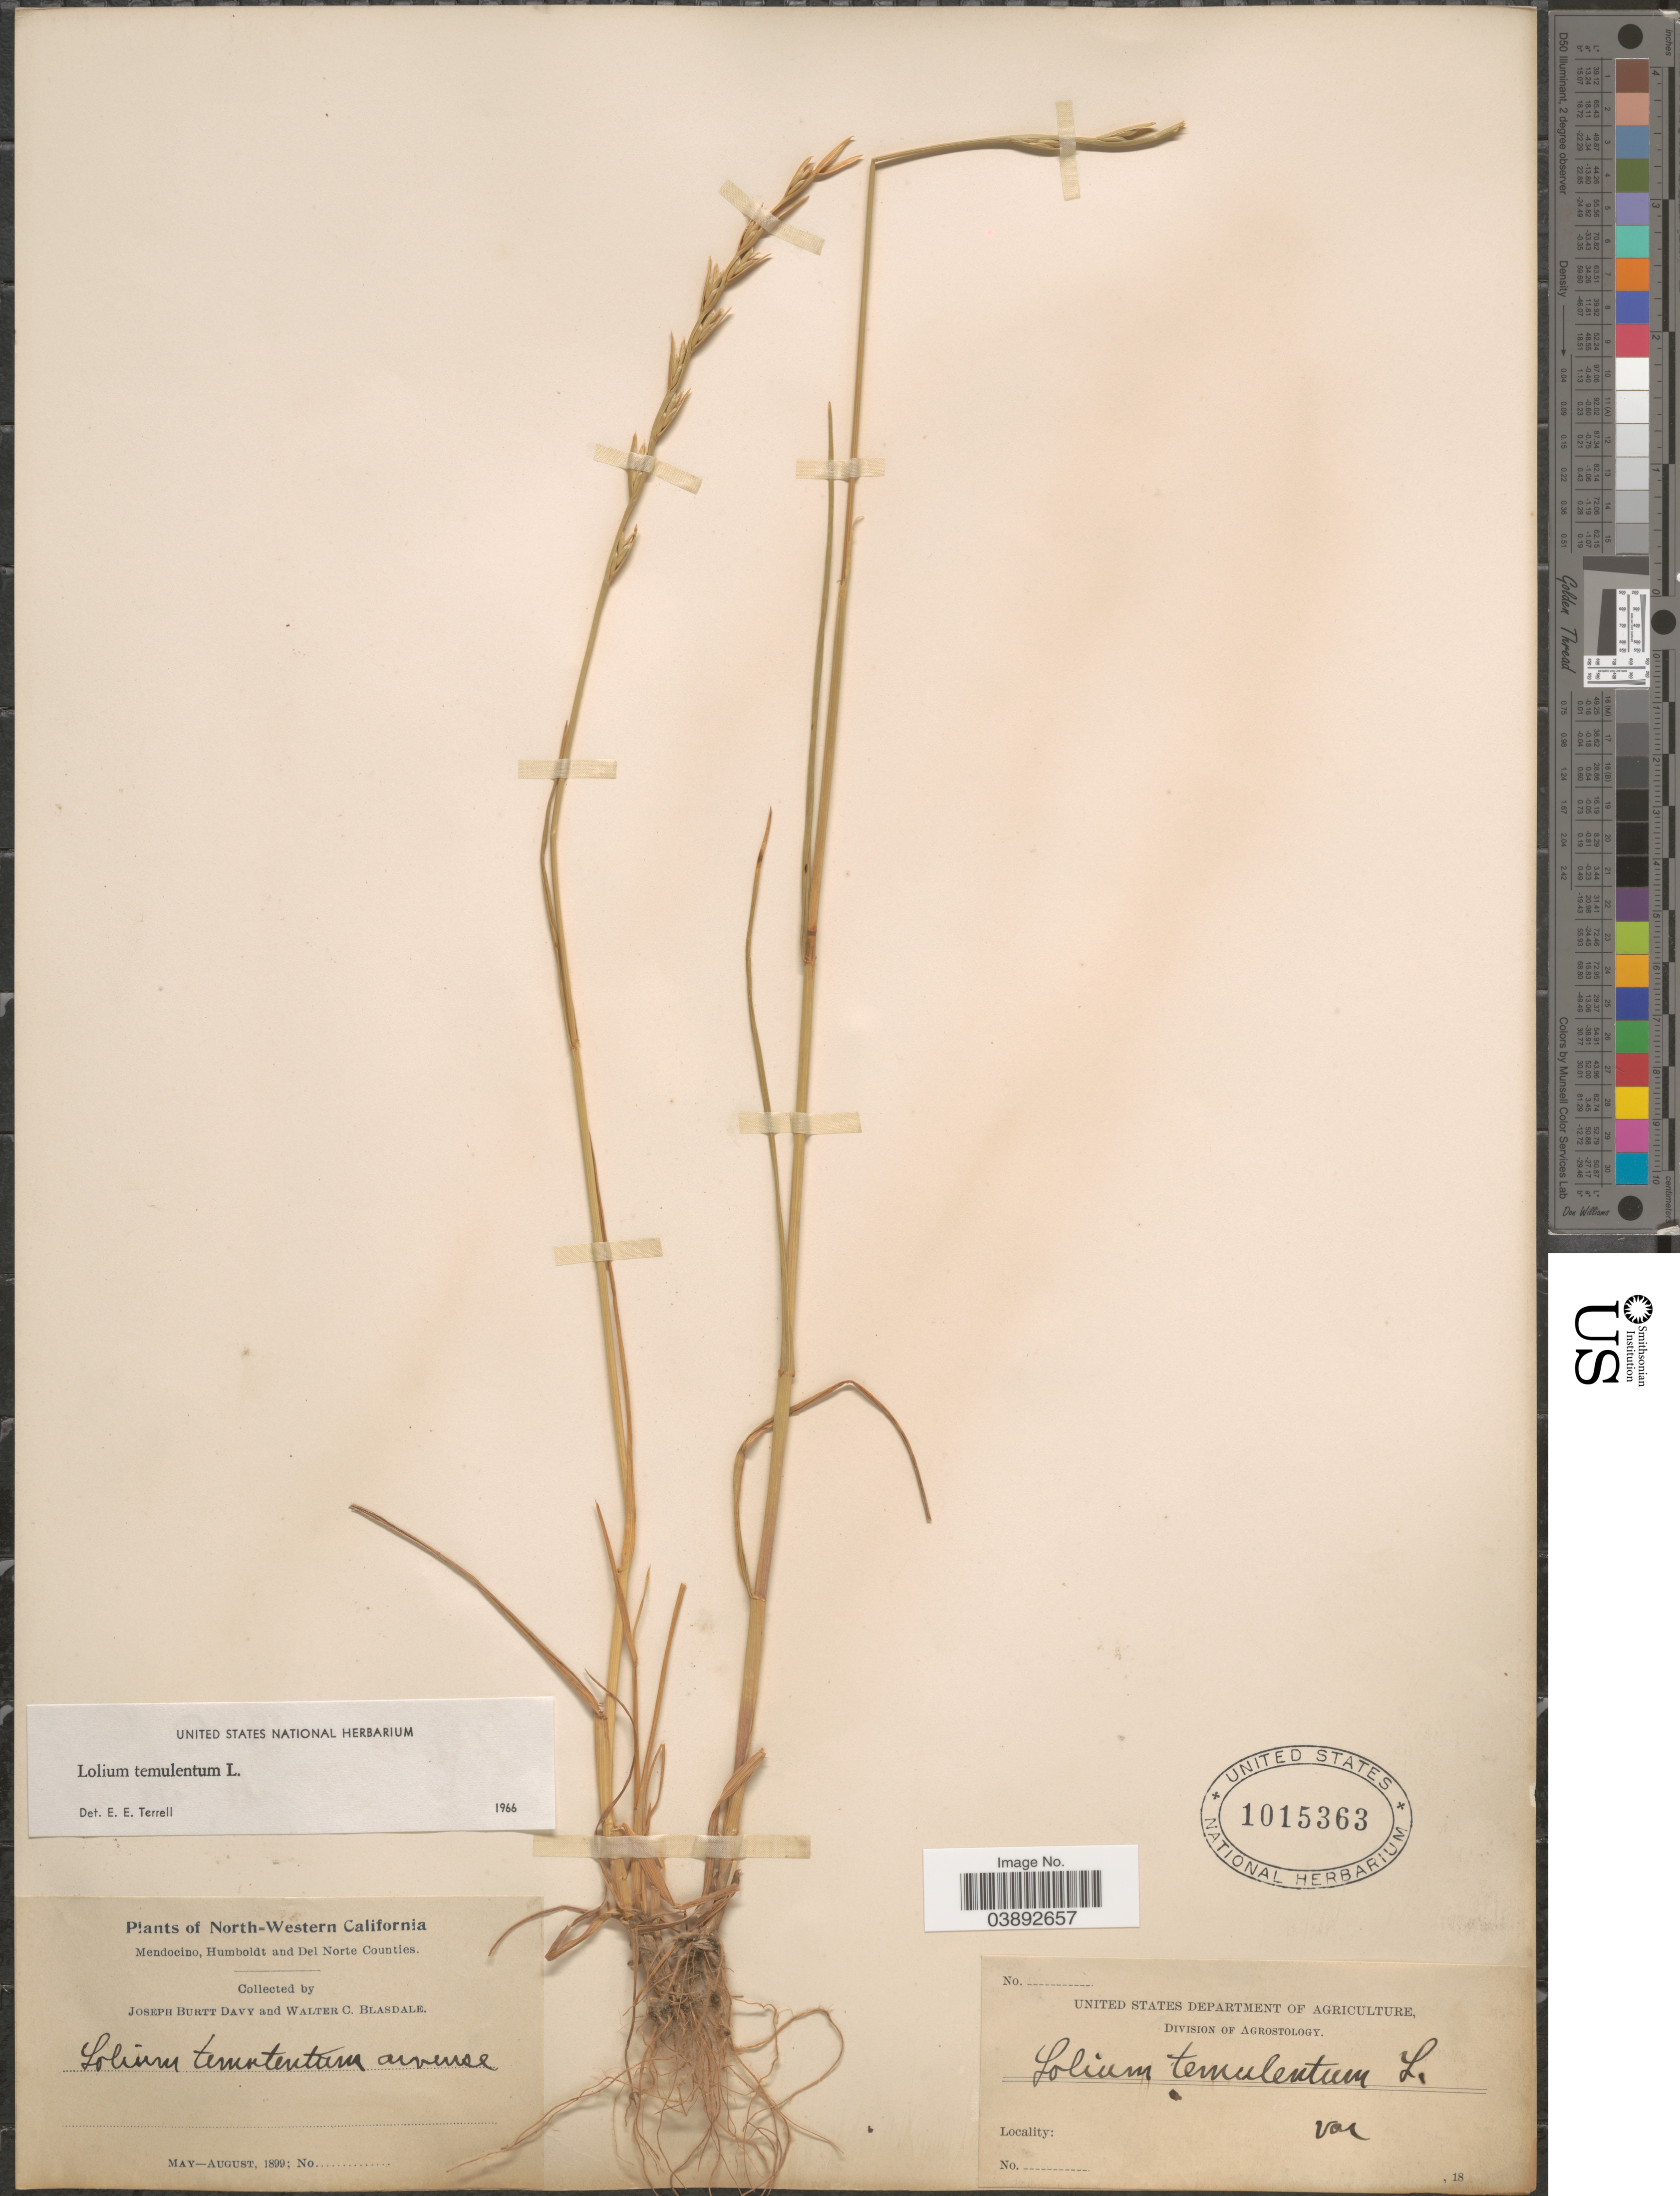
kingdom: Plantae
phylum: Tracheophyta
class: Liliopsida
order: Poales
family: Poaceae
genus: Lolium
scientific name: Lolium temulentum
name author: L.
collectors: J. Burtt Davy & W. Blasdale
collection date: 1899-05/1899-08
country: United States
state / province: California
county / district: Mendocino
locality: North-Western California. Mendocino, Humboldt and Del Norte Counties.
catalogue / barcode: US 1015363